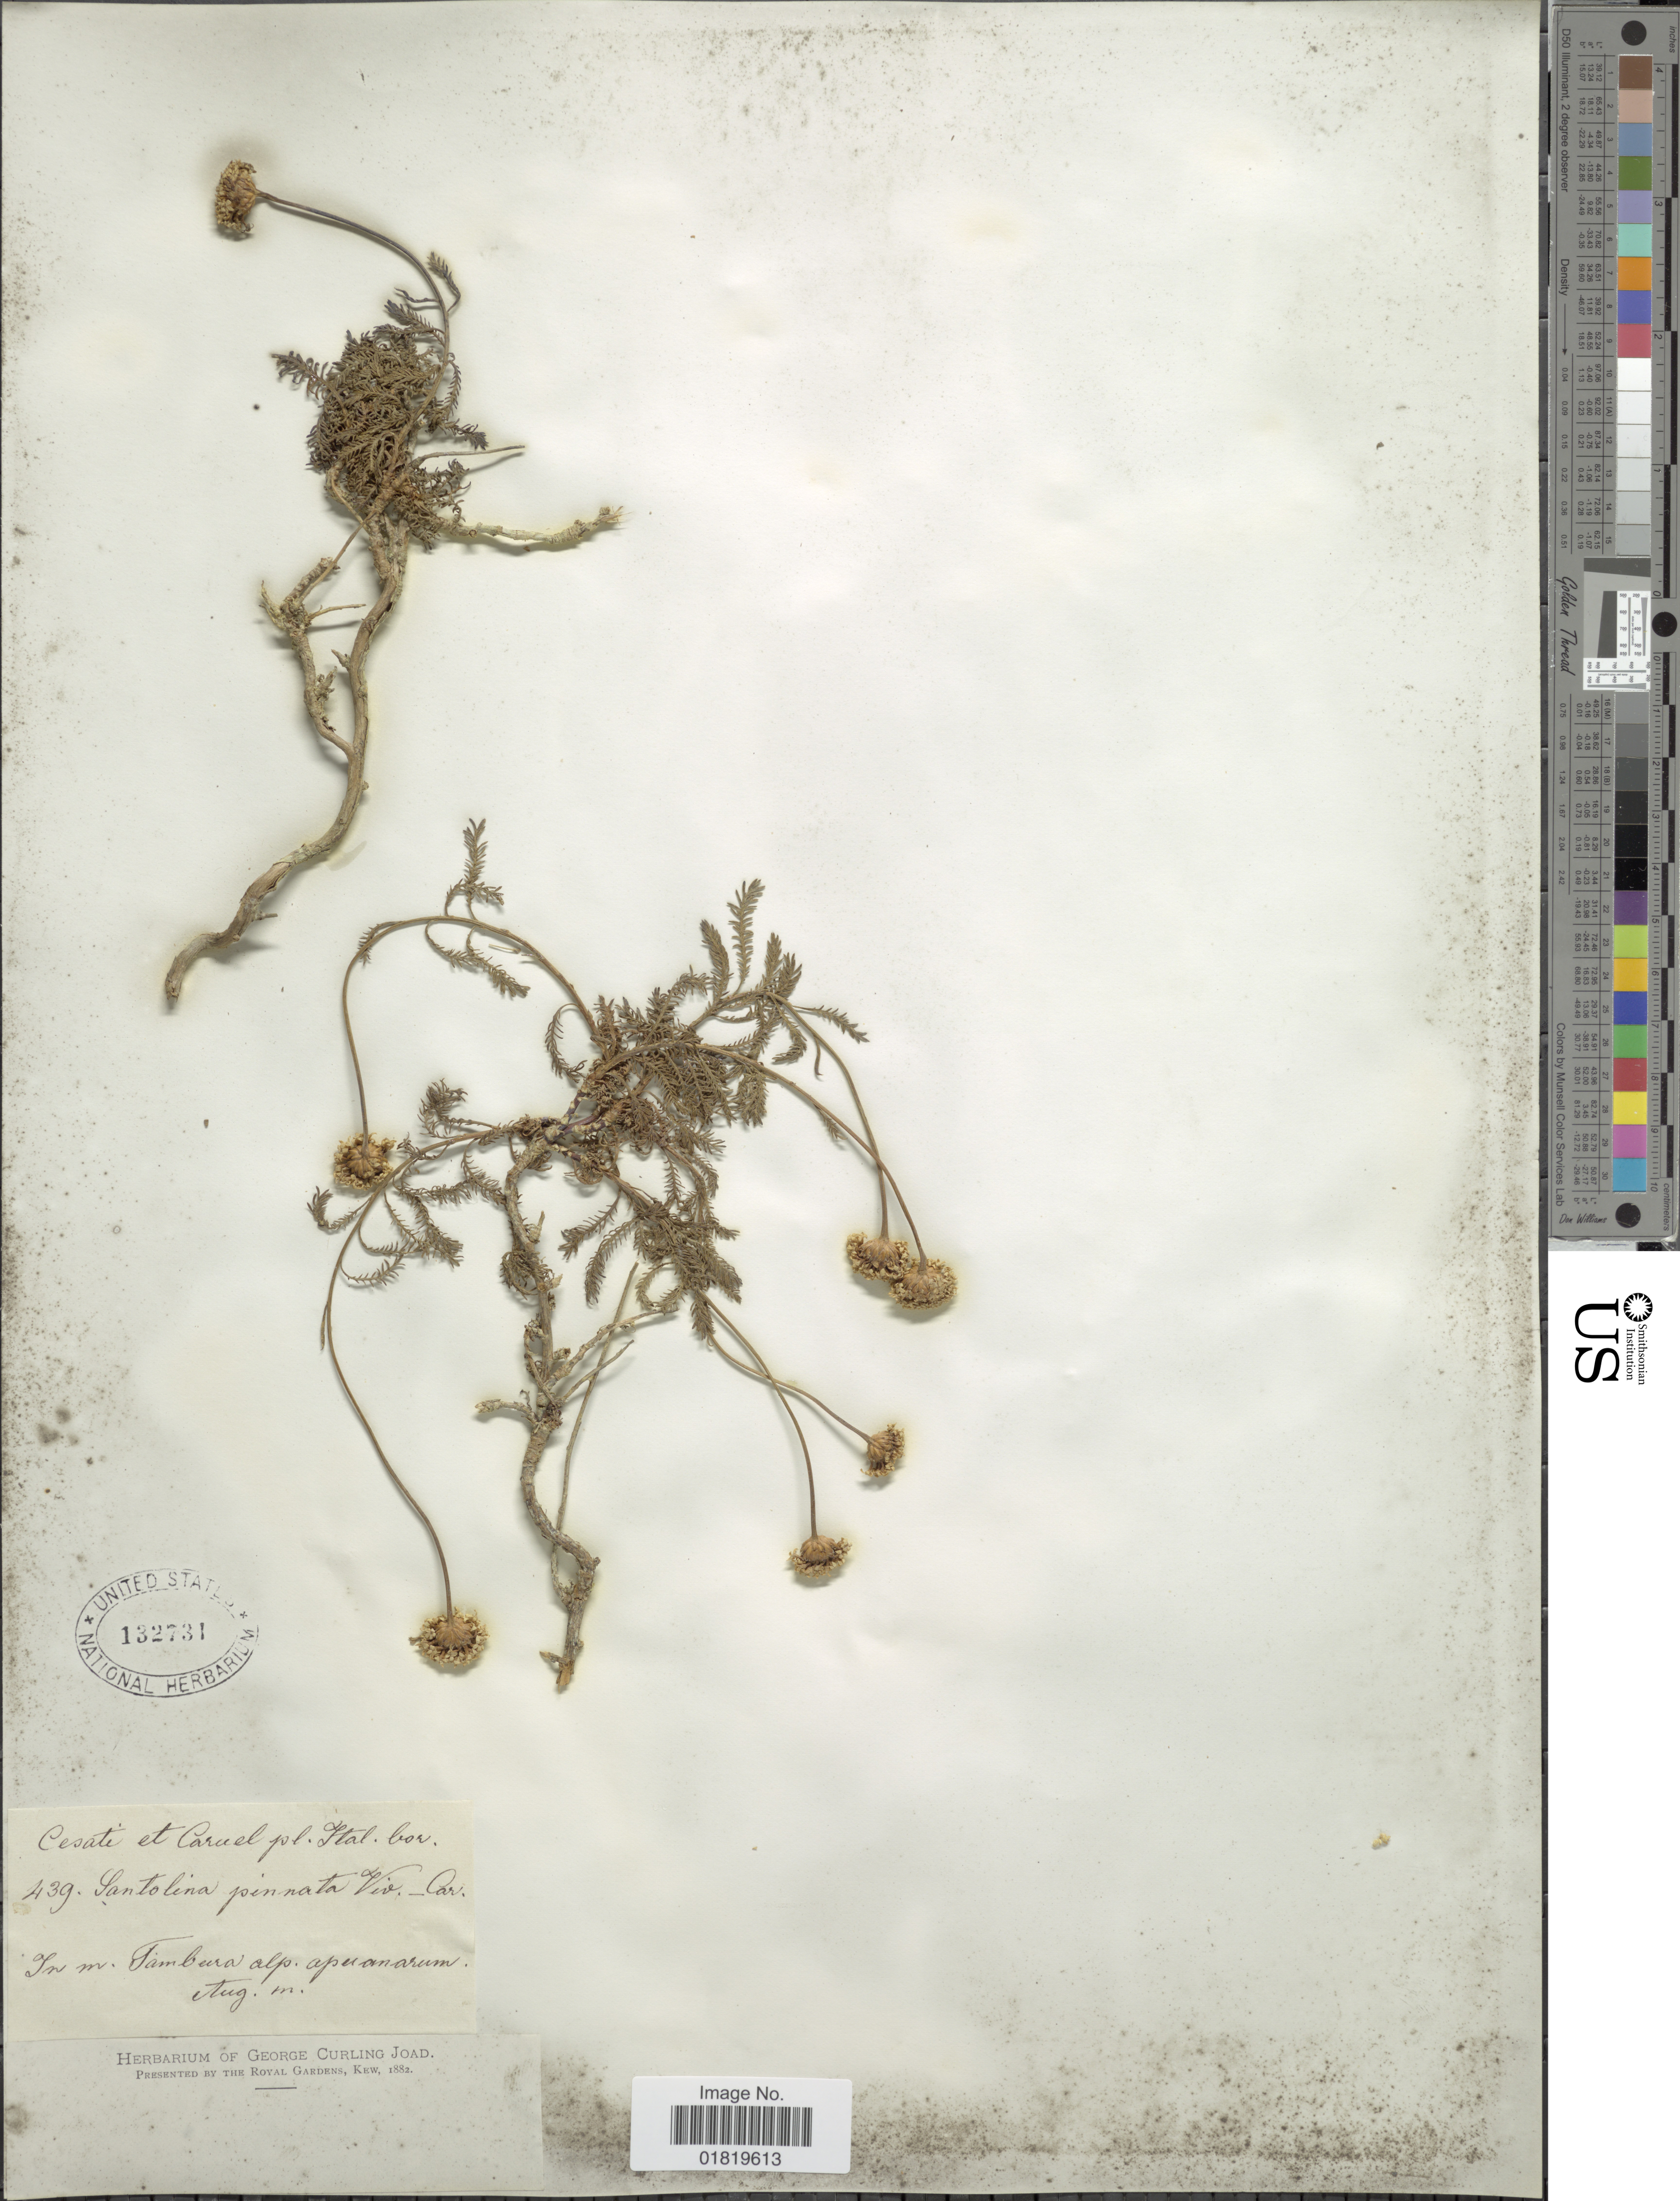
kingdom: Plantae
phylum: Tracheophyta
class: Magnoliopsida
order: Asterales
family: Asteraceae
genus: Santolina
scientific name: Santolina oblongifolia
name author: Boiss.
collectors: V. de Cesati & T. Caruel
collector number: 439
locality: In. m. Tambura alp. apuamarum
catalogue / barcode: US 132731